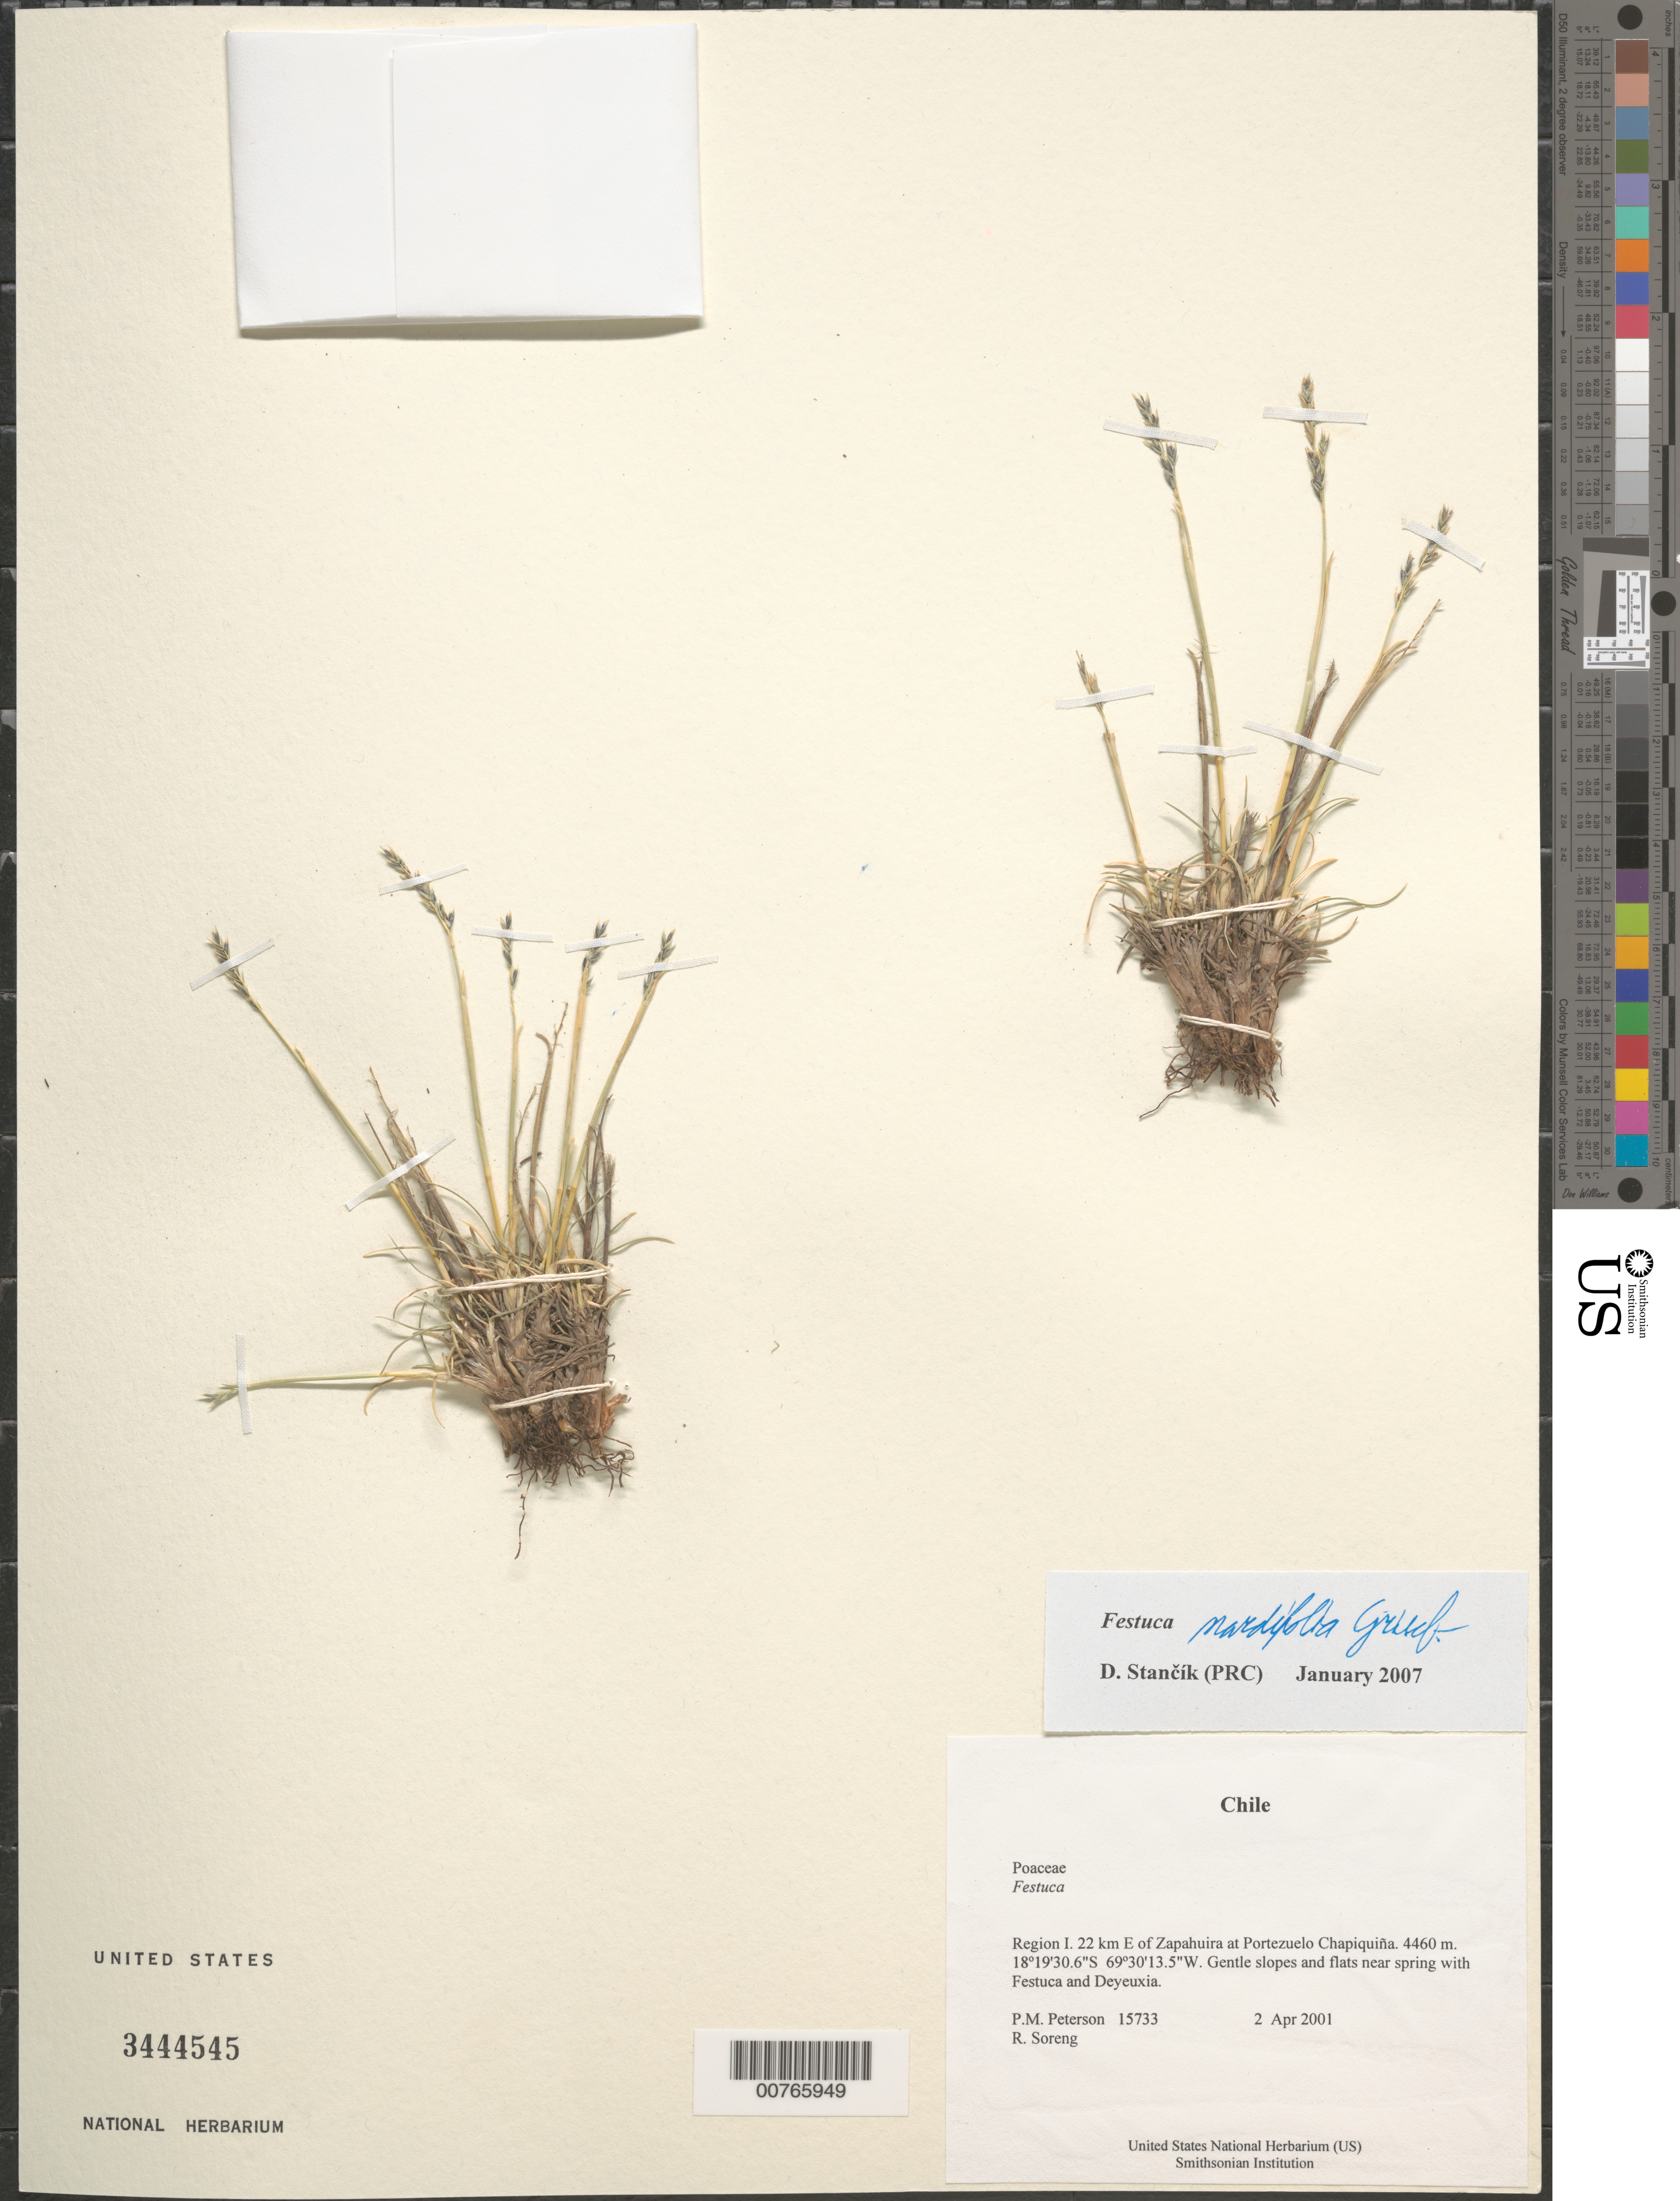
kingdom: Plantae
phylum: Tracheophyta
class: Liliopsida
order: Poales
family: Poaceae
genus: Festuca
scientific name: Festuca nardifolia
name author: Griseb.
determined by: Stancik, D.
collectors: P. M. Peterson & R. J. Soreng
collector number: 15733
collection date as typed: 02 Apr 2001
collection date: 2001-04-02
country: Chile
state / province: Tarapacá (I)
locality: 22 km E of Zapahuira at Portezuelo Chapiquiña.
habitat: Gentle slopes and flats near spring with Festuca and Deyeuxia.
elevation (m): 4460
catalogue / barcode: US 3444545